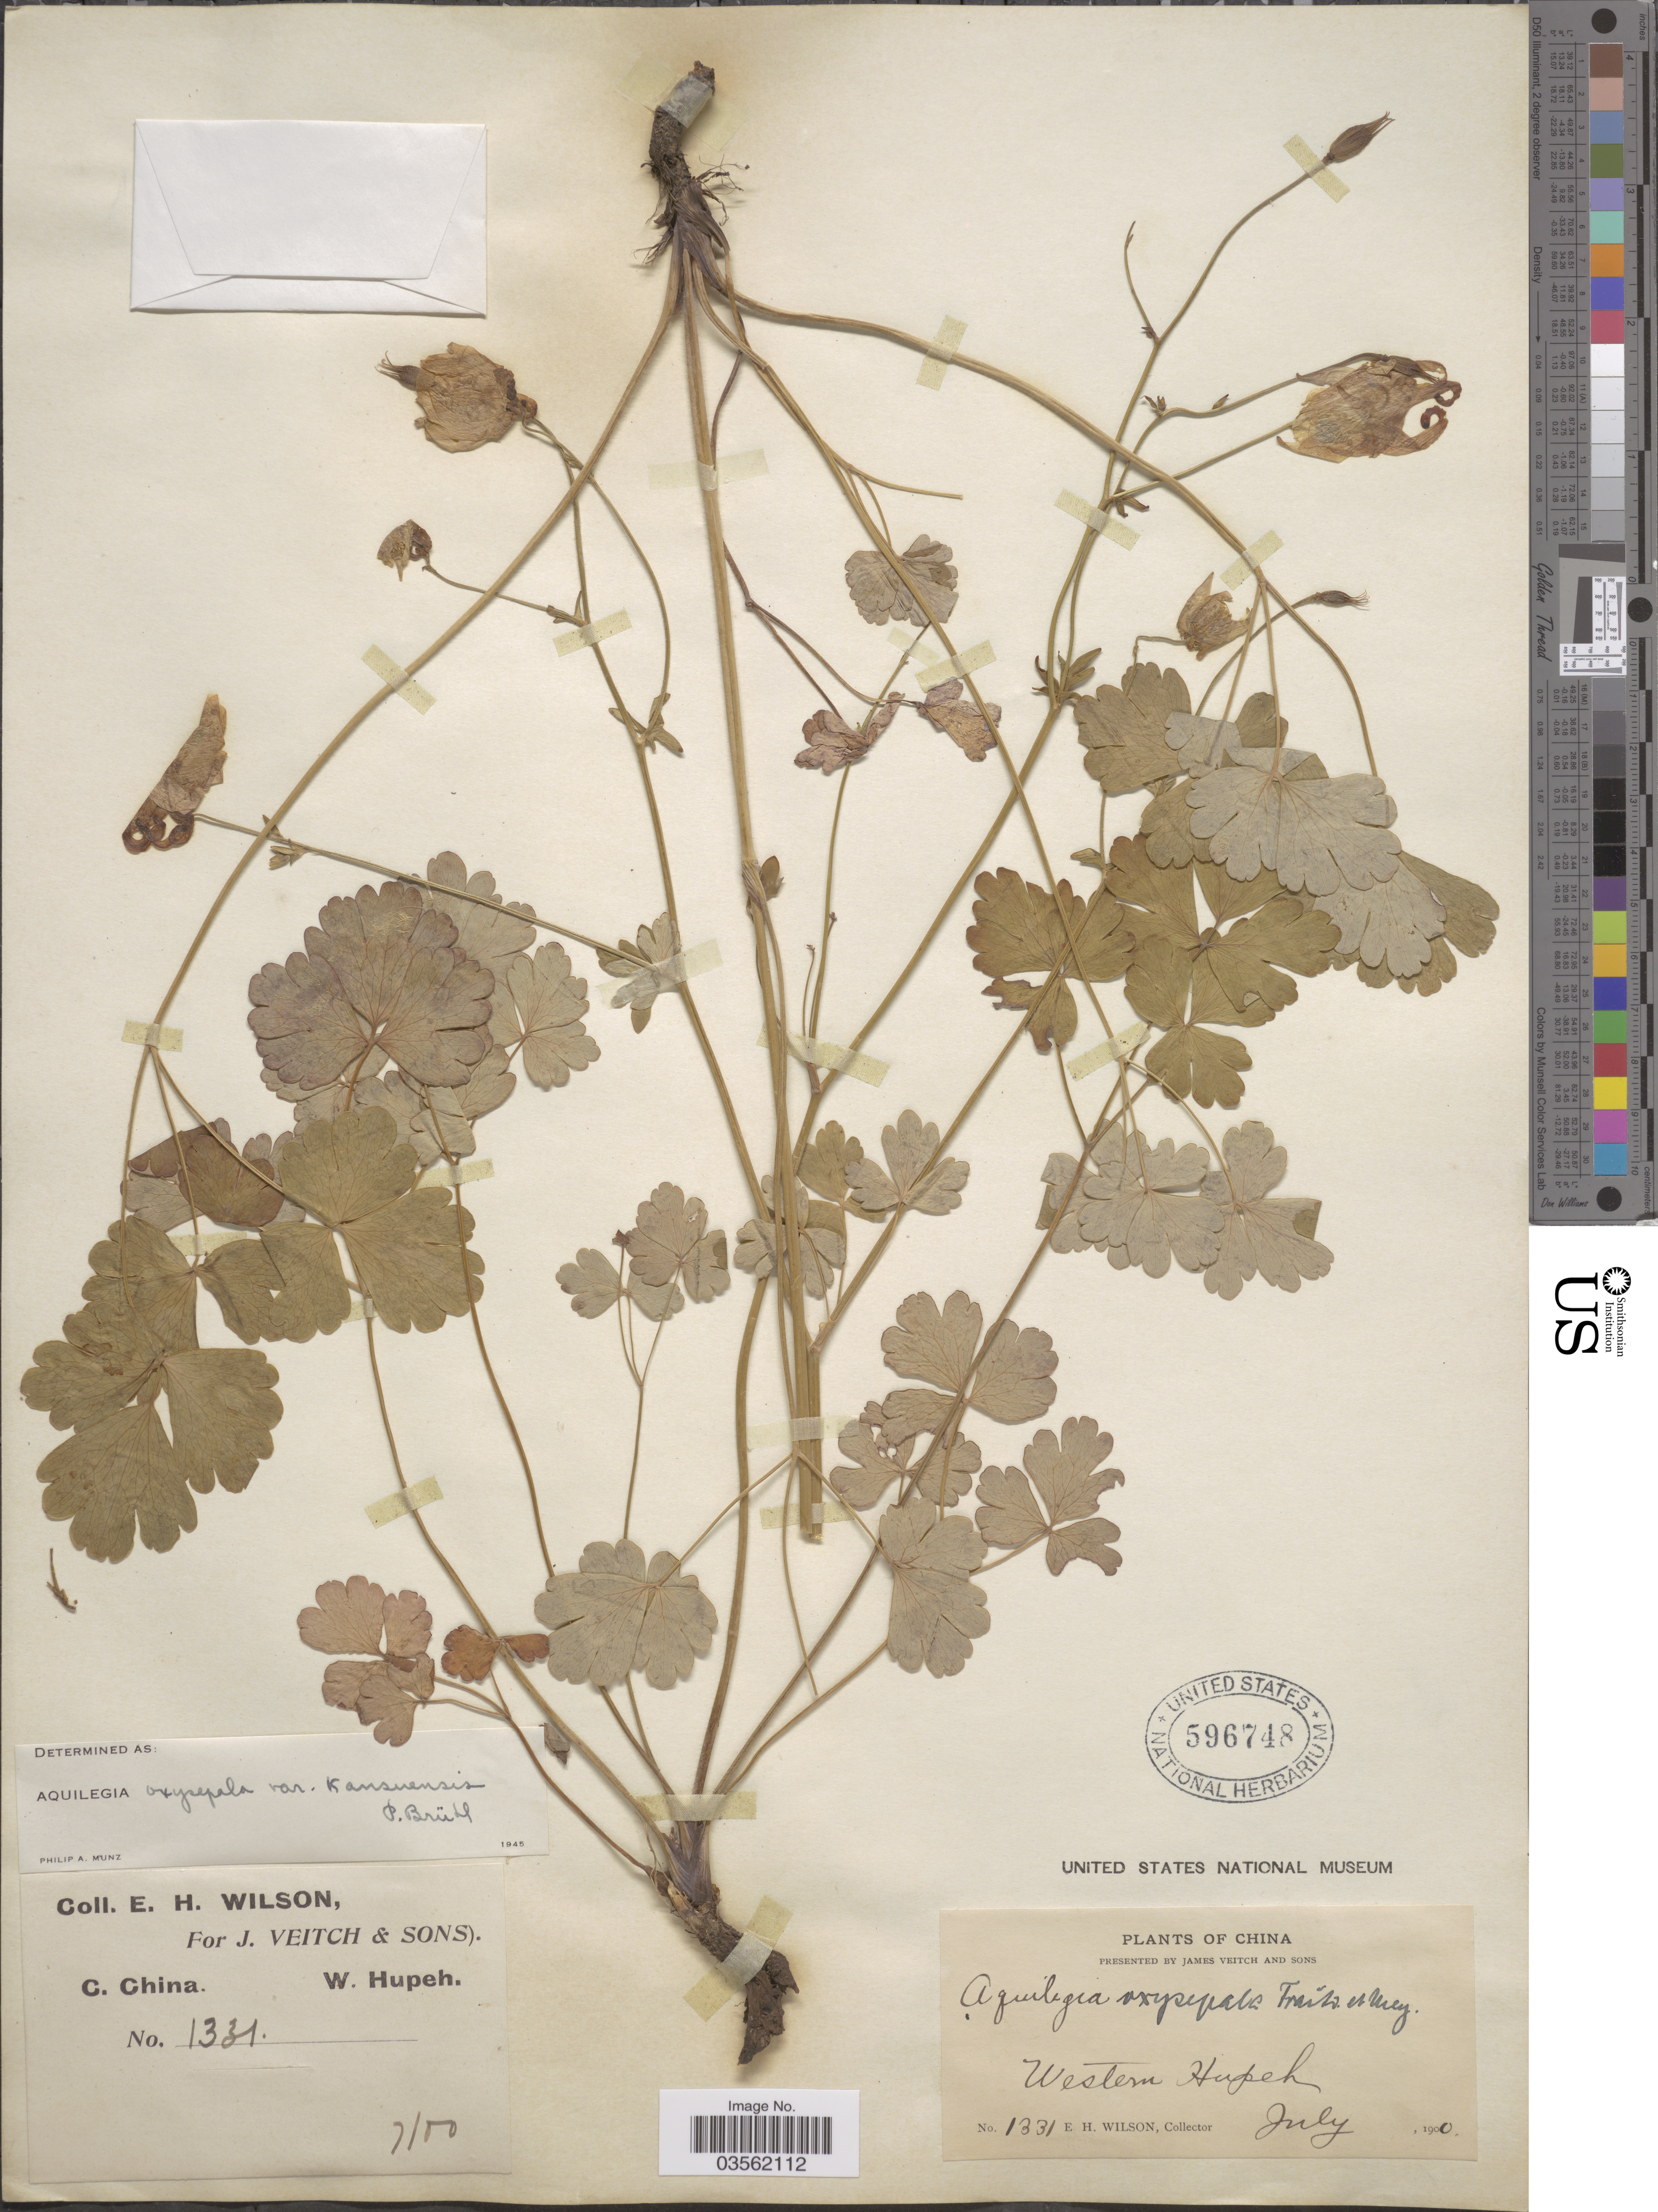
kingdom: Plantae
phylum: Tracheophyta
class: Magnoliopsida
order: Ranunculales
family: Ranunculaceae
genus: Aquilegia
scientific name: Aquilegia oxysepala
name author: Trautv. & C.A. Mey.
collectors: E. Wilson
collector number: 1331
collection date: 1900-07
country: China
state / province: Hubei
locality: C. China. Western Hupeh.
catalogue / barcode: US 596748